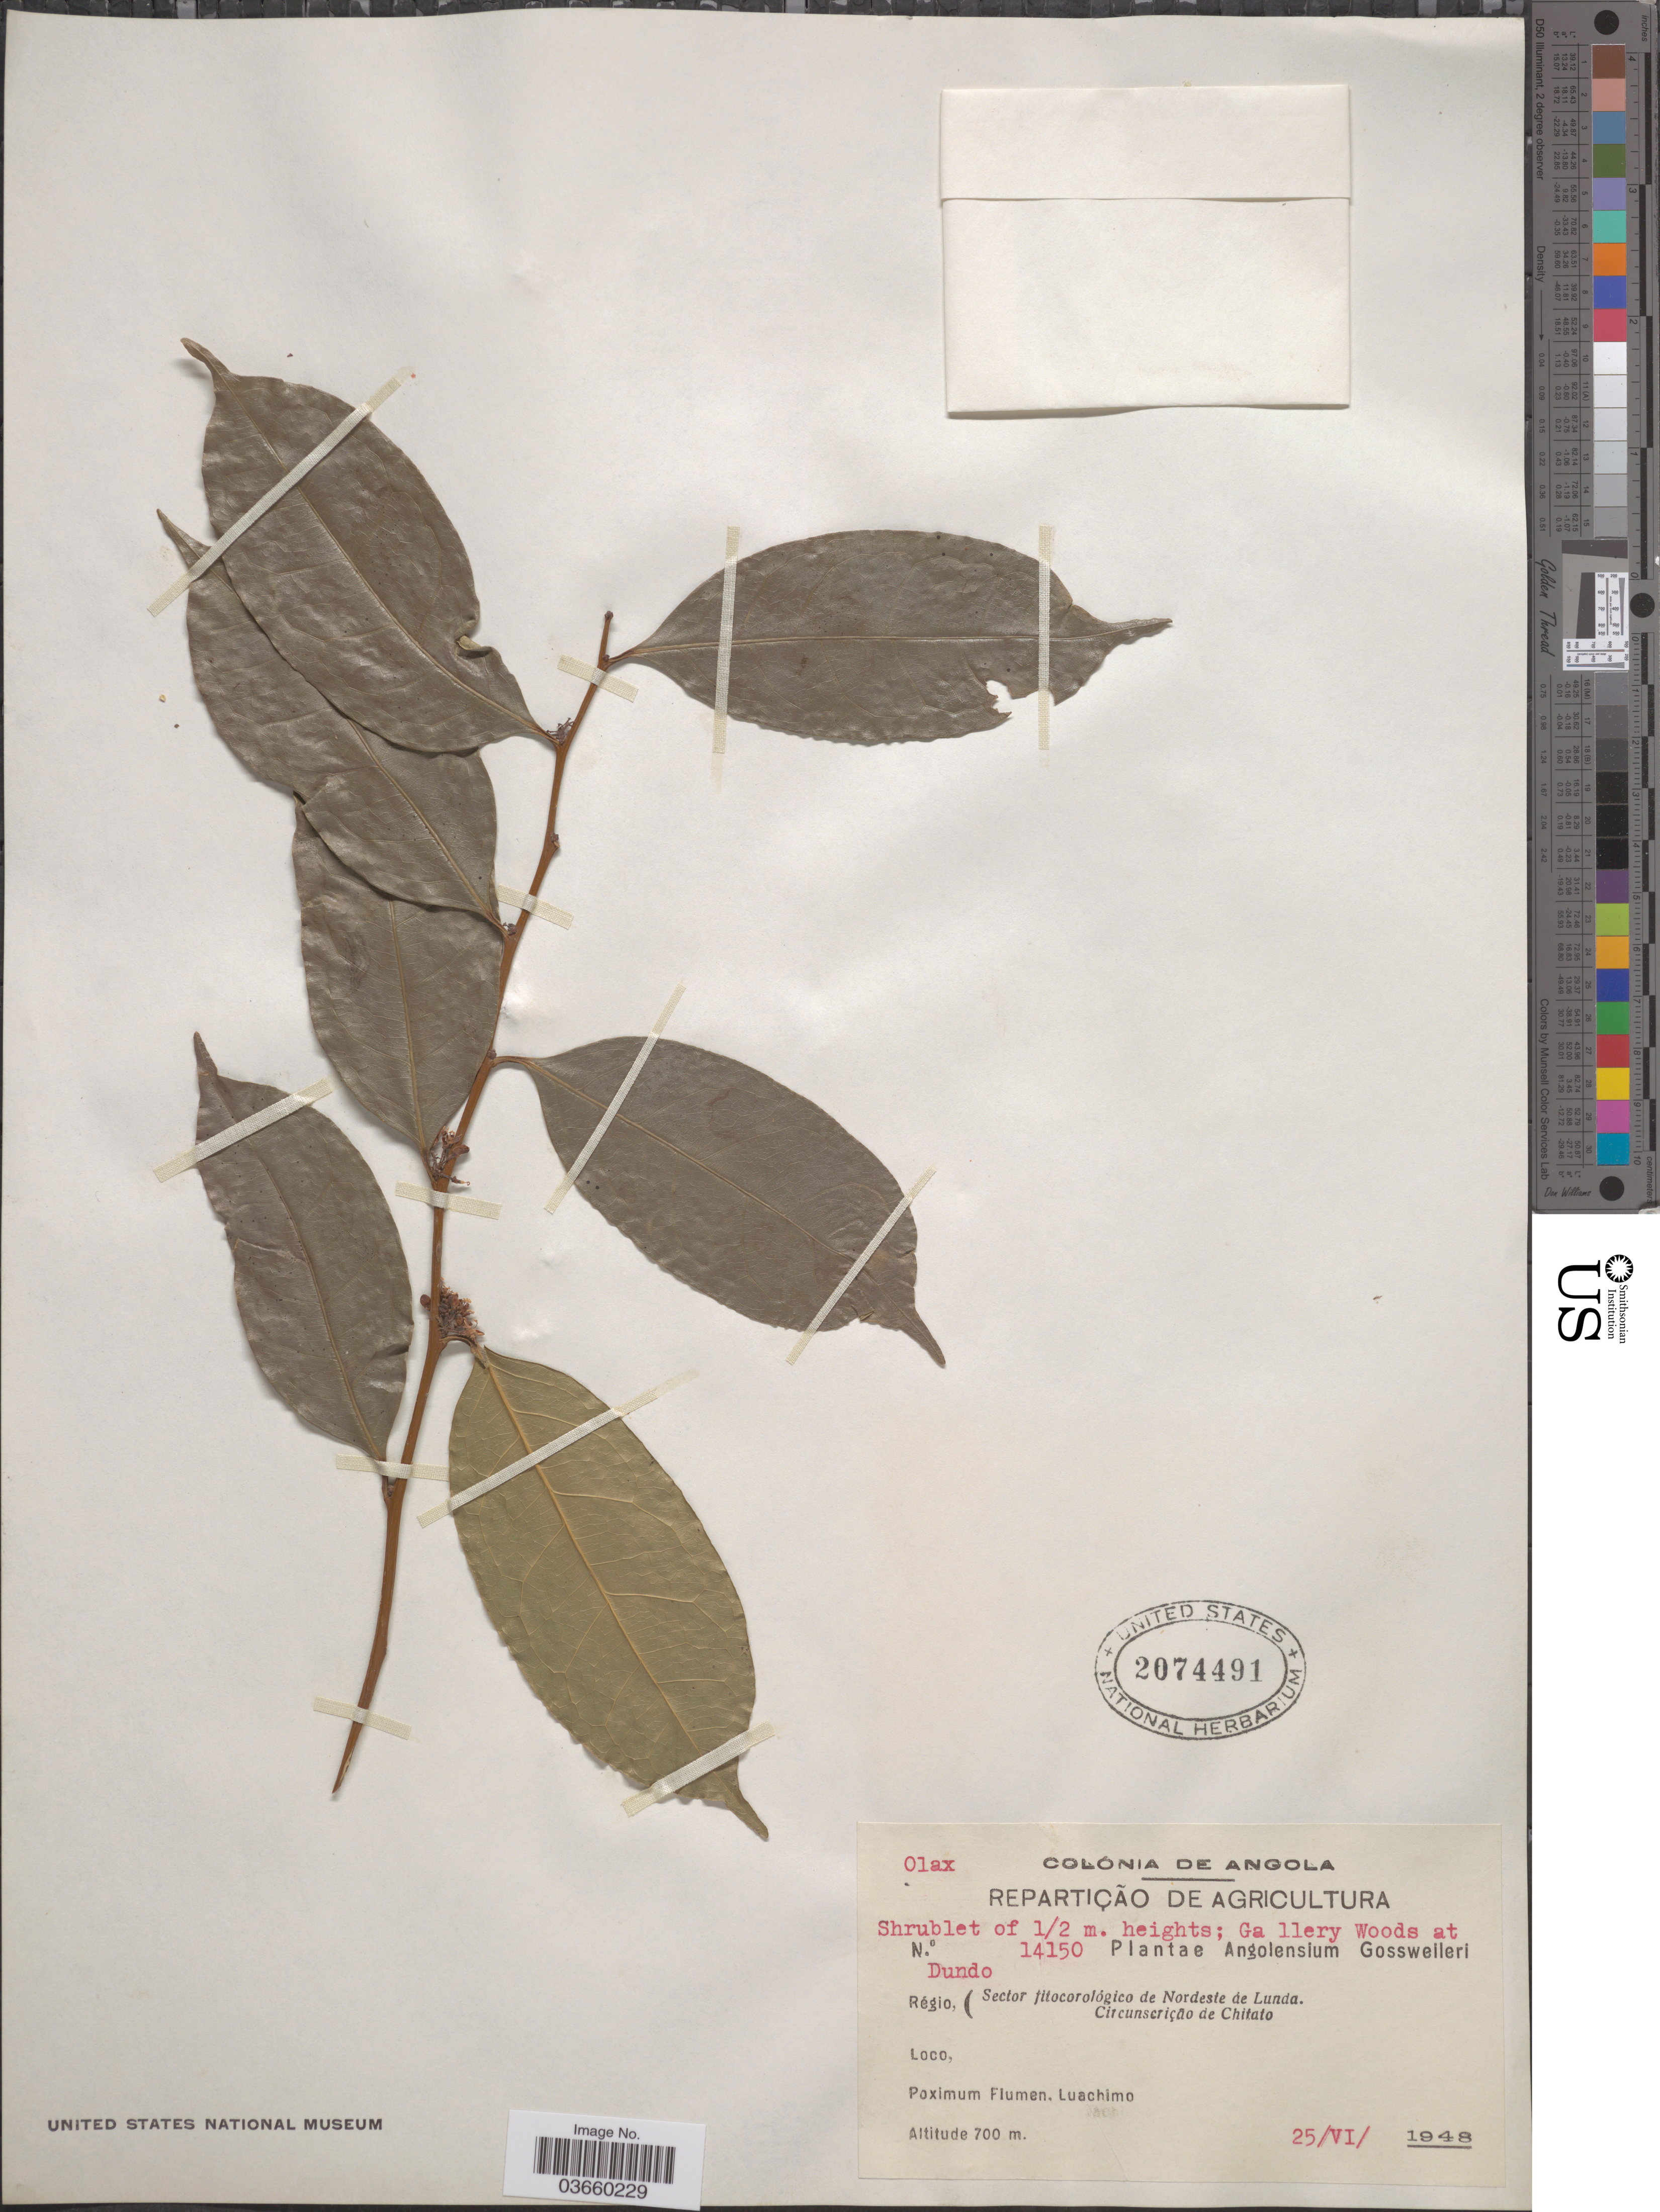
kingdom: Plantae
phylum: Tracheophyta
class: Magnoliopsida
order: Santalales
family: Olacaceae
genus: Olax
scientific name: Olax sp.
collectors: -. Gossweiler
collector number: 14150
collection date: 1948-06-25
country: Angola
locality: Dundo. Régio (Sector fitocoralógico de Nordeste de Lunda. Circunscrição de Chitato. Proximum Flumen, Luachimo.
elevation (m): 700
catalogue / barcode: US 2074491